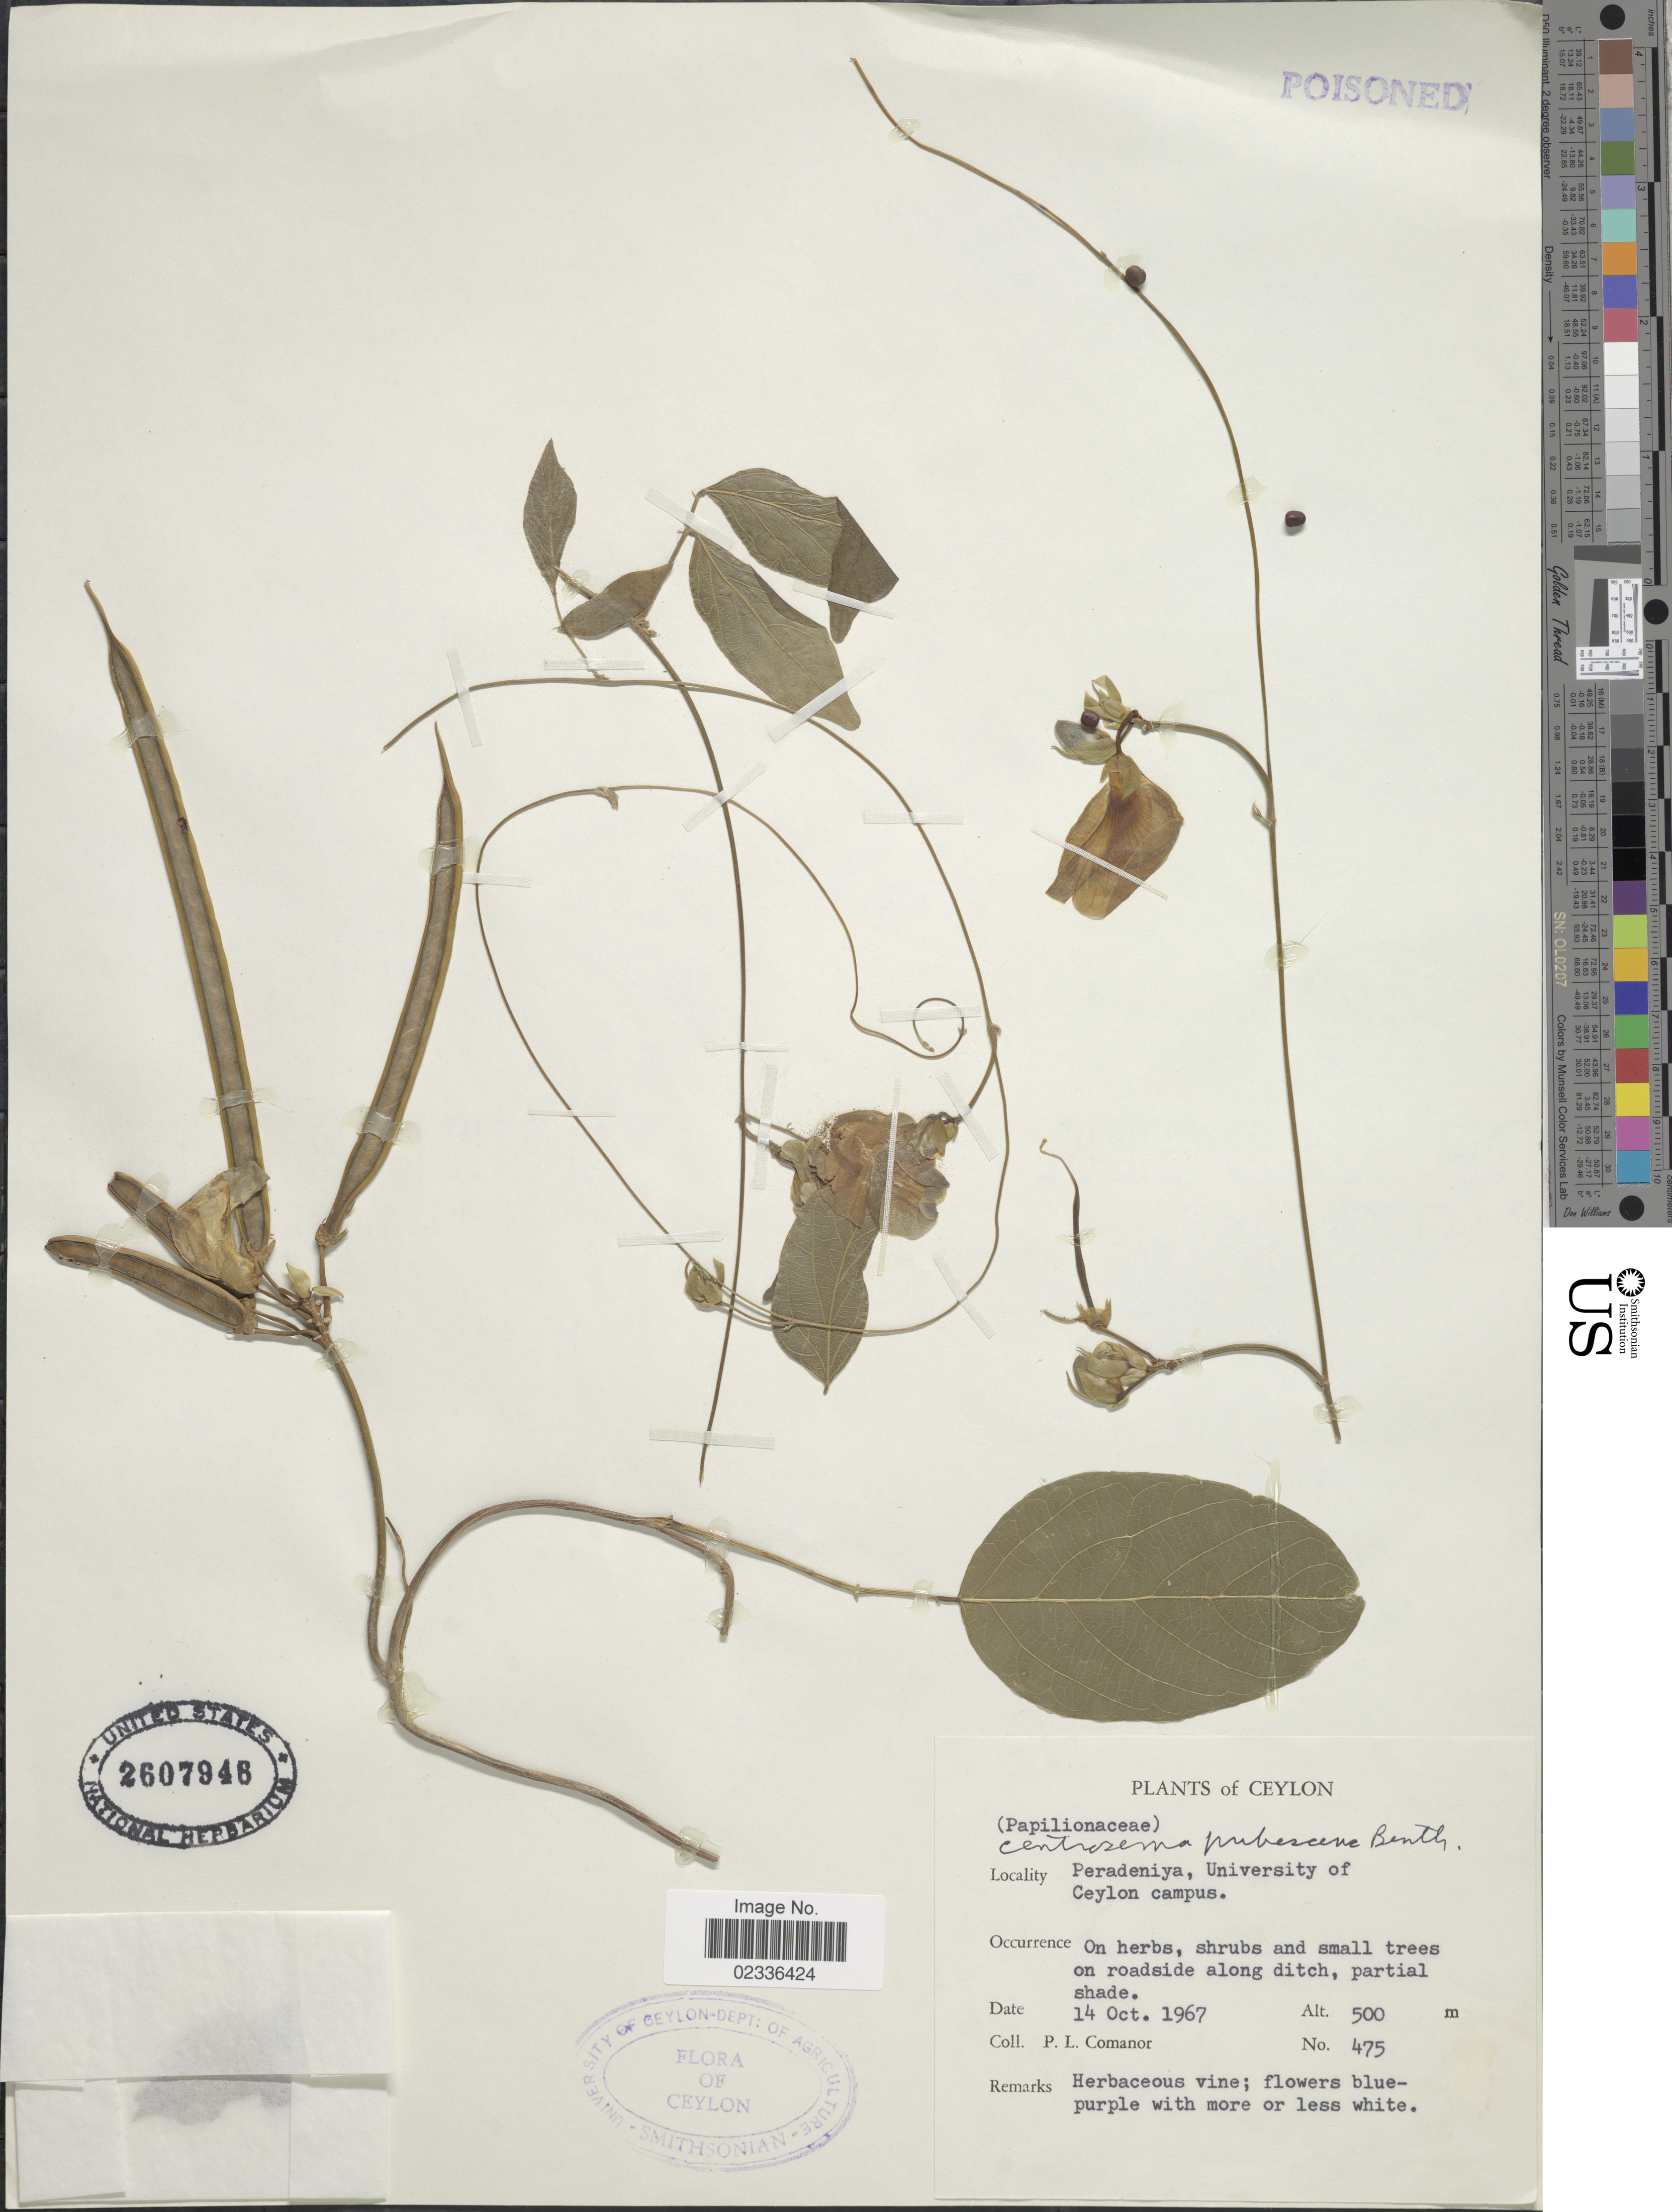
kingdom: Plantae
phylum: Tracheophyta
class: Magnoliopsida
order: Fabales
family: Fabaceae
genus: Centrosema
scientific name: Centrosema pubescens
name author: Benth.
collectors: P. Comanor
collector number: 475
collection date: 1967-10-14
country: Sri Lanka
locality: Ceylon, Peradeniya, University of Ceylon Campus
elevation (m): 500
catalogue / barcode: US 2607946